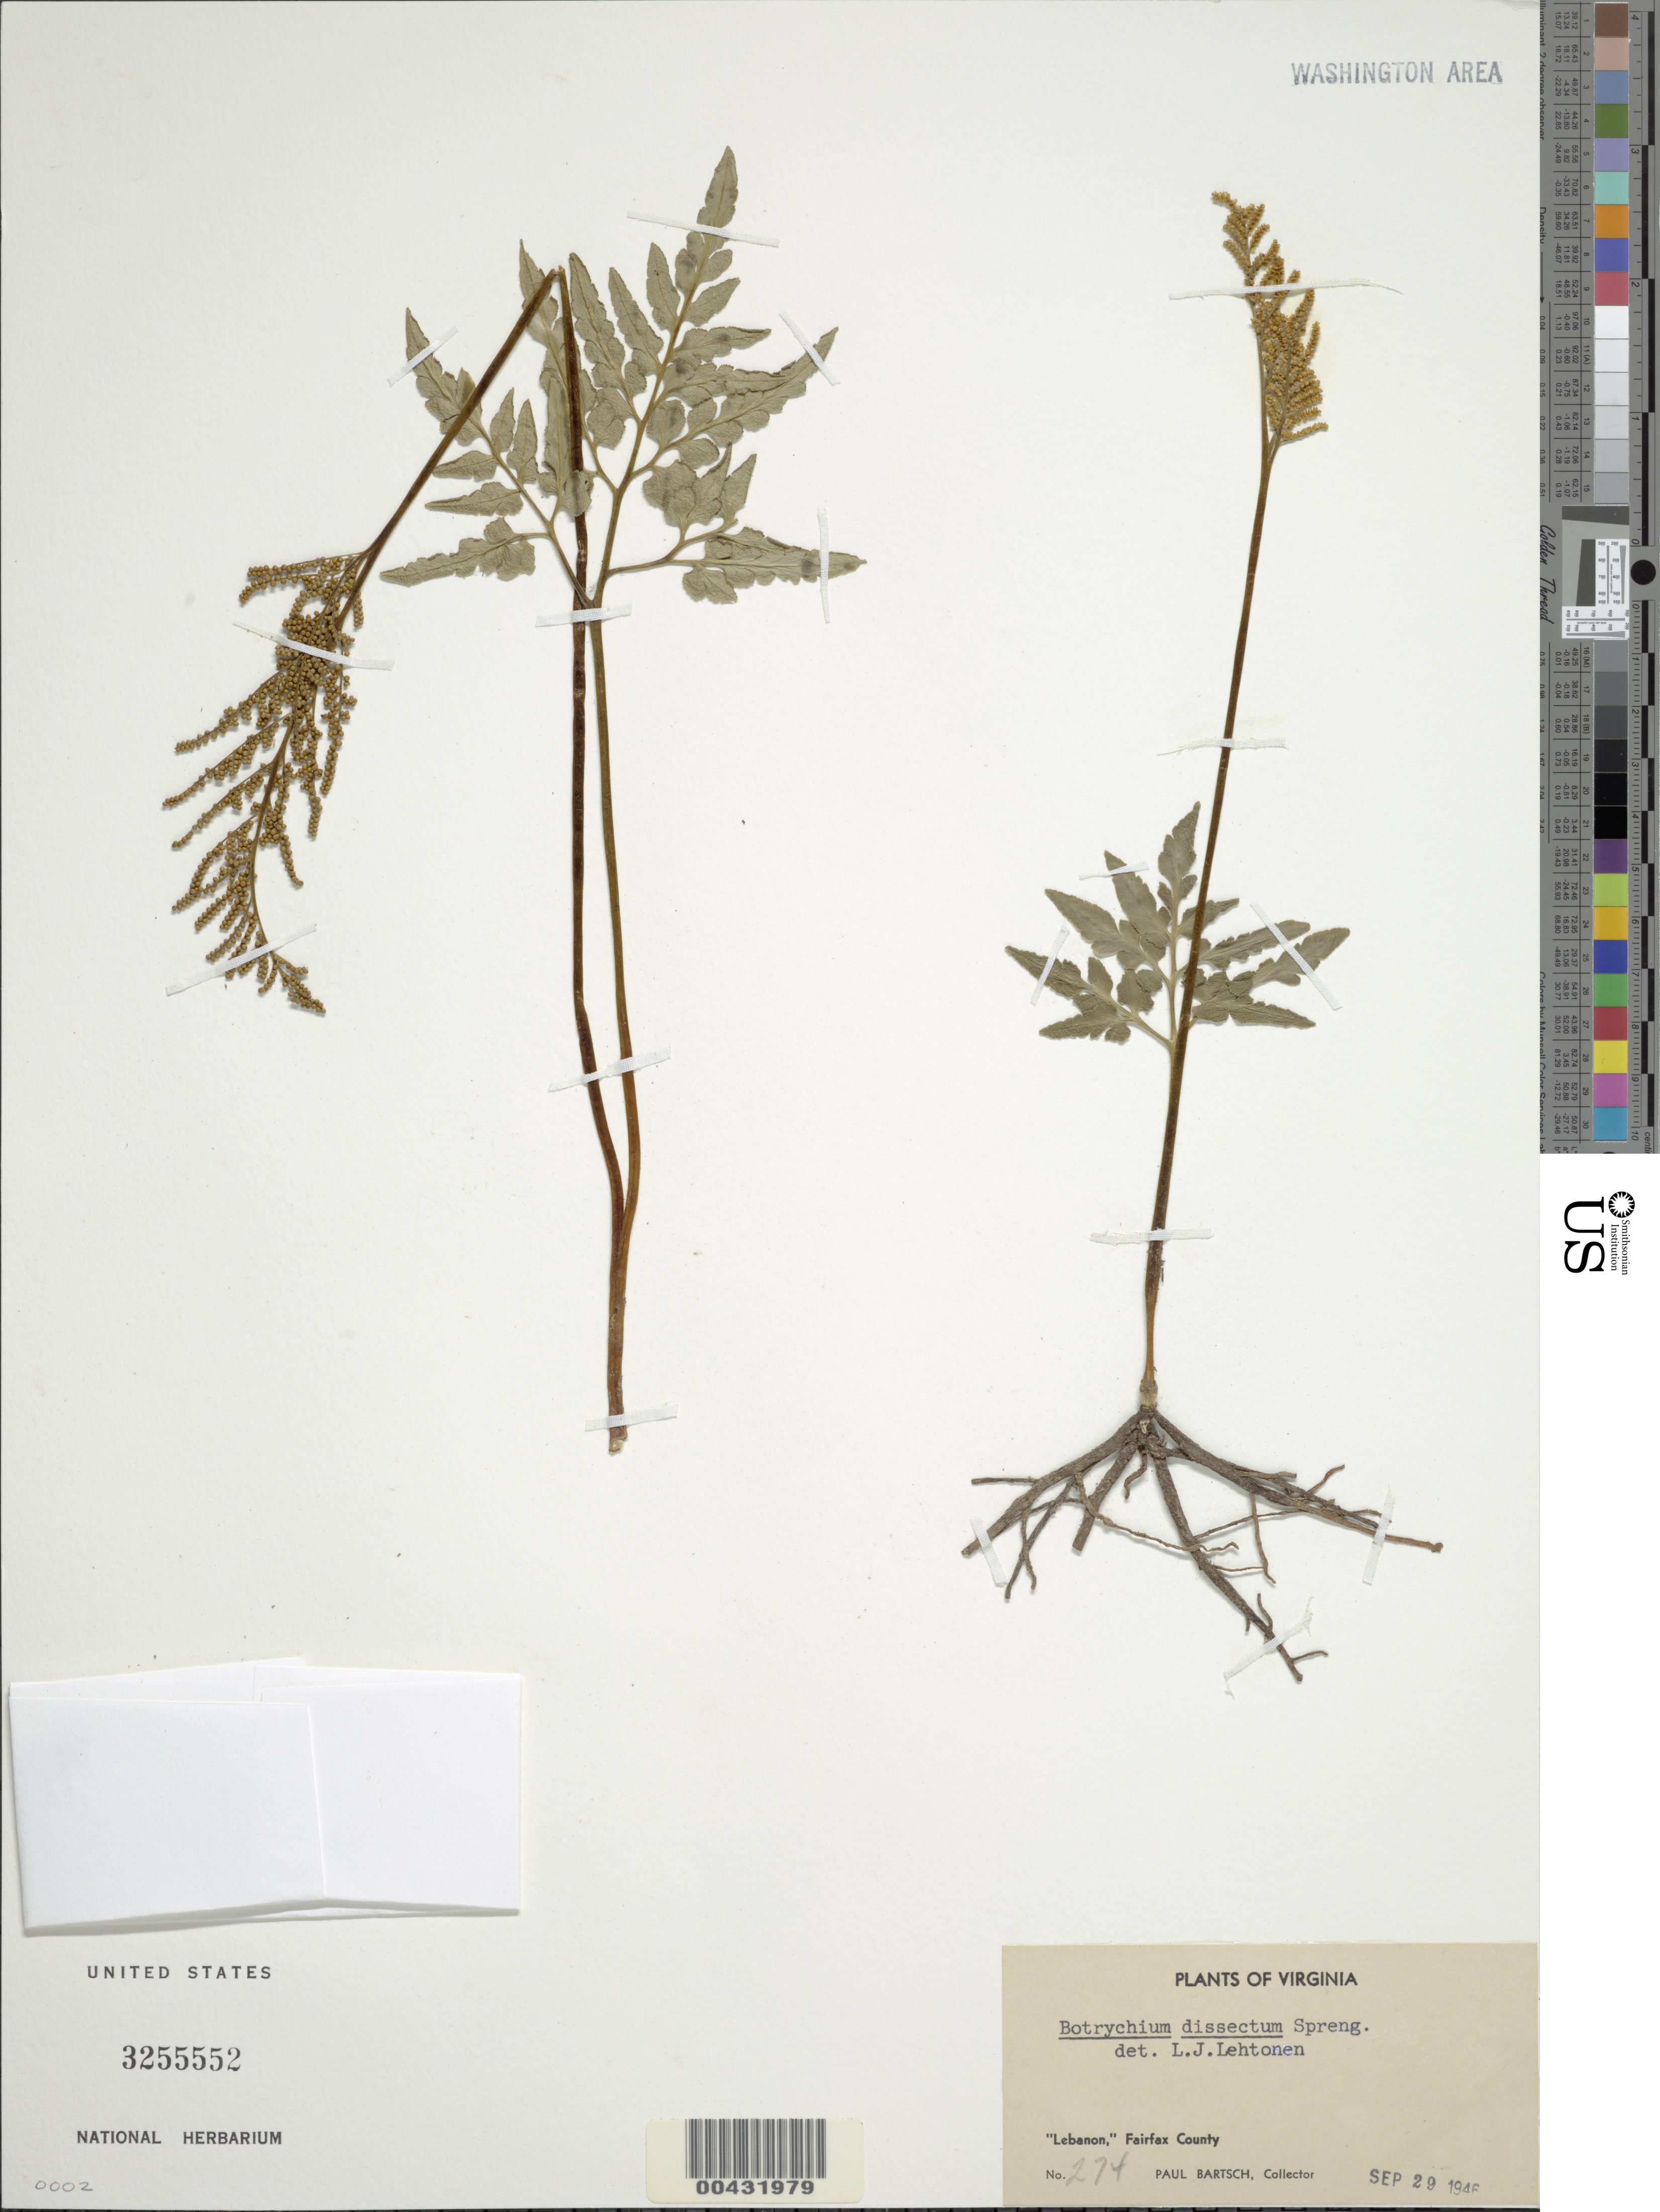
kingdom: Plantae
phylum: Tracheophyta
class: Polypodiopsida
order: Ophioglossales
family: Ophioglossaceae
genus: Botrychium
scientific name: Botrychium dissectum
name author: Spreng.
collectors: P. Bartsch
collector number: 274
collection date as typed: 29 Sep 1946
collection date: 1946-09-29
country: United States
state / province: Virginia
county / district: Fairfax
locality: Lebanon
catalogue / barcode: US 3255552